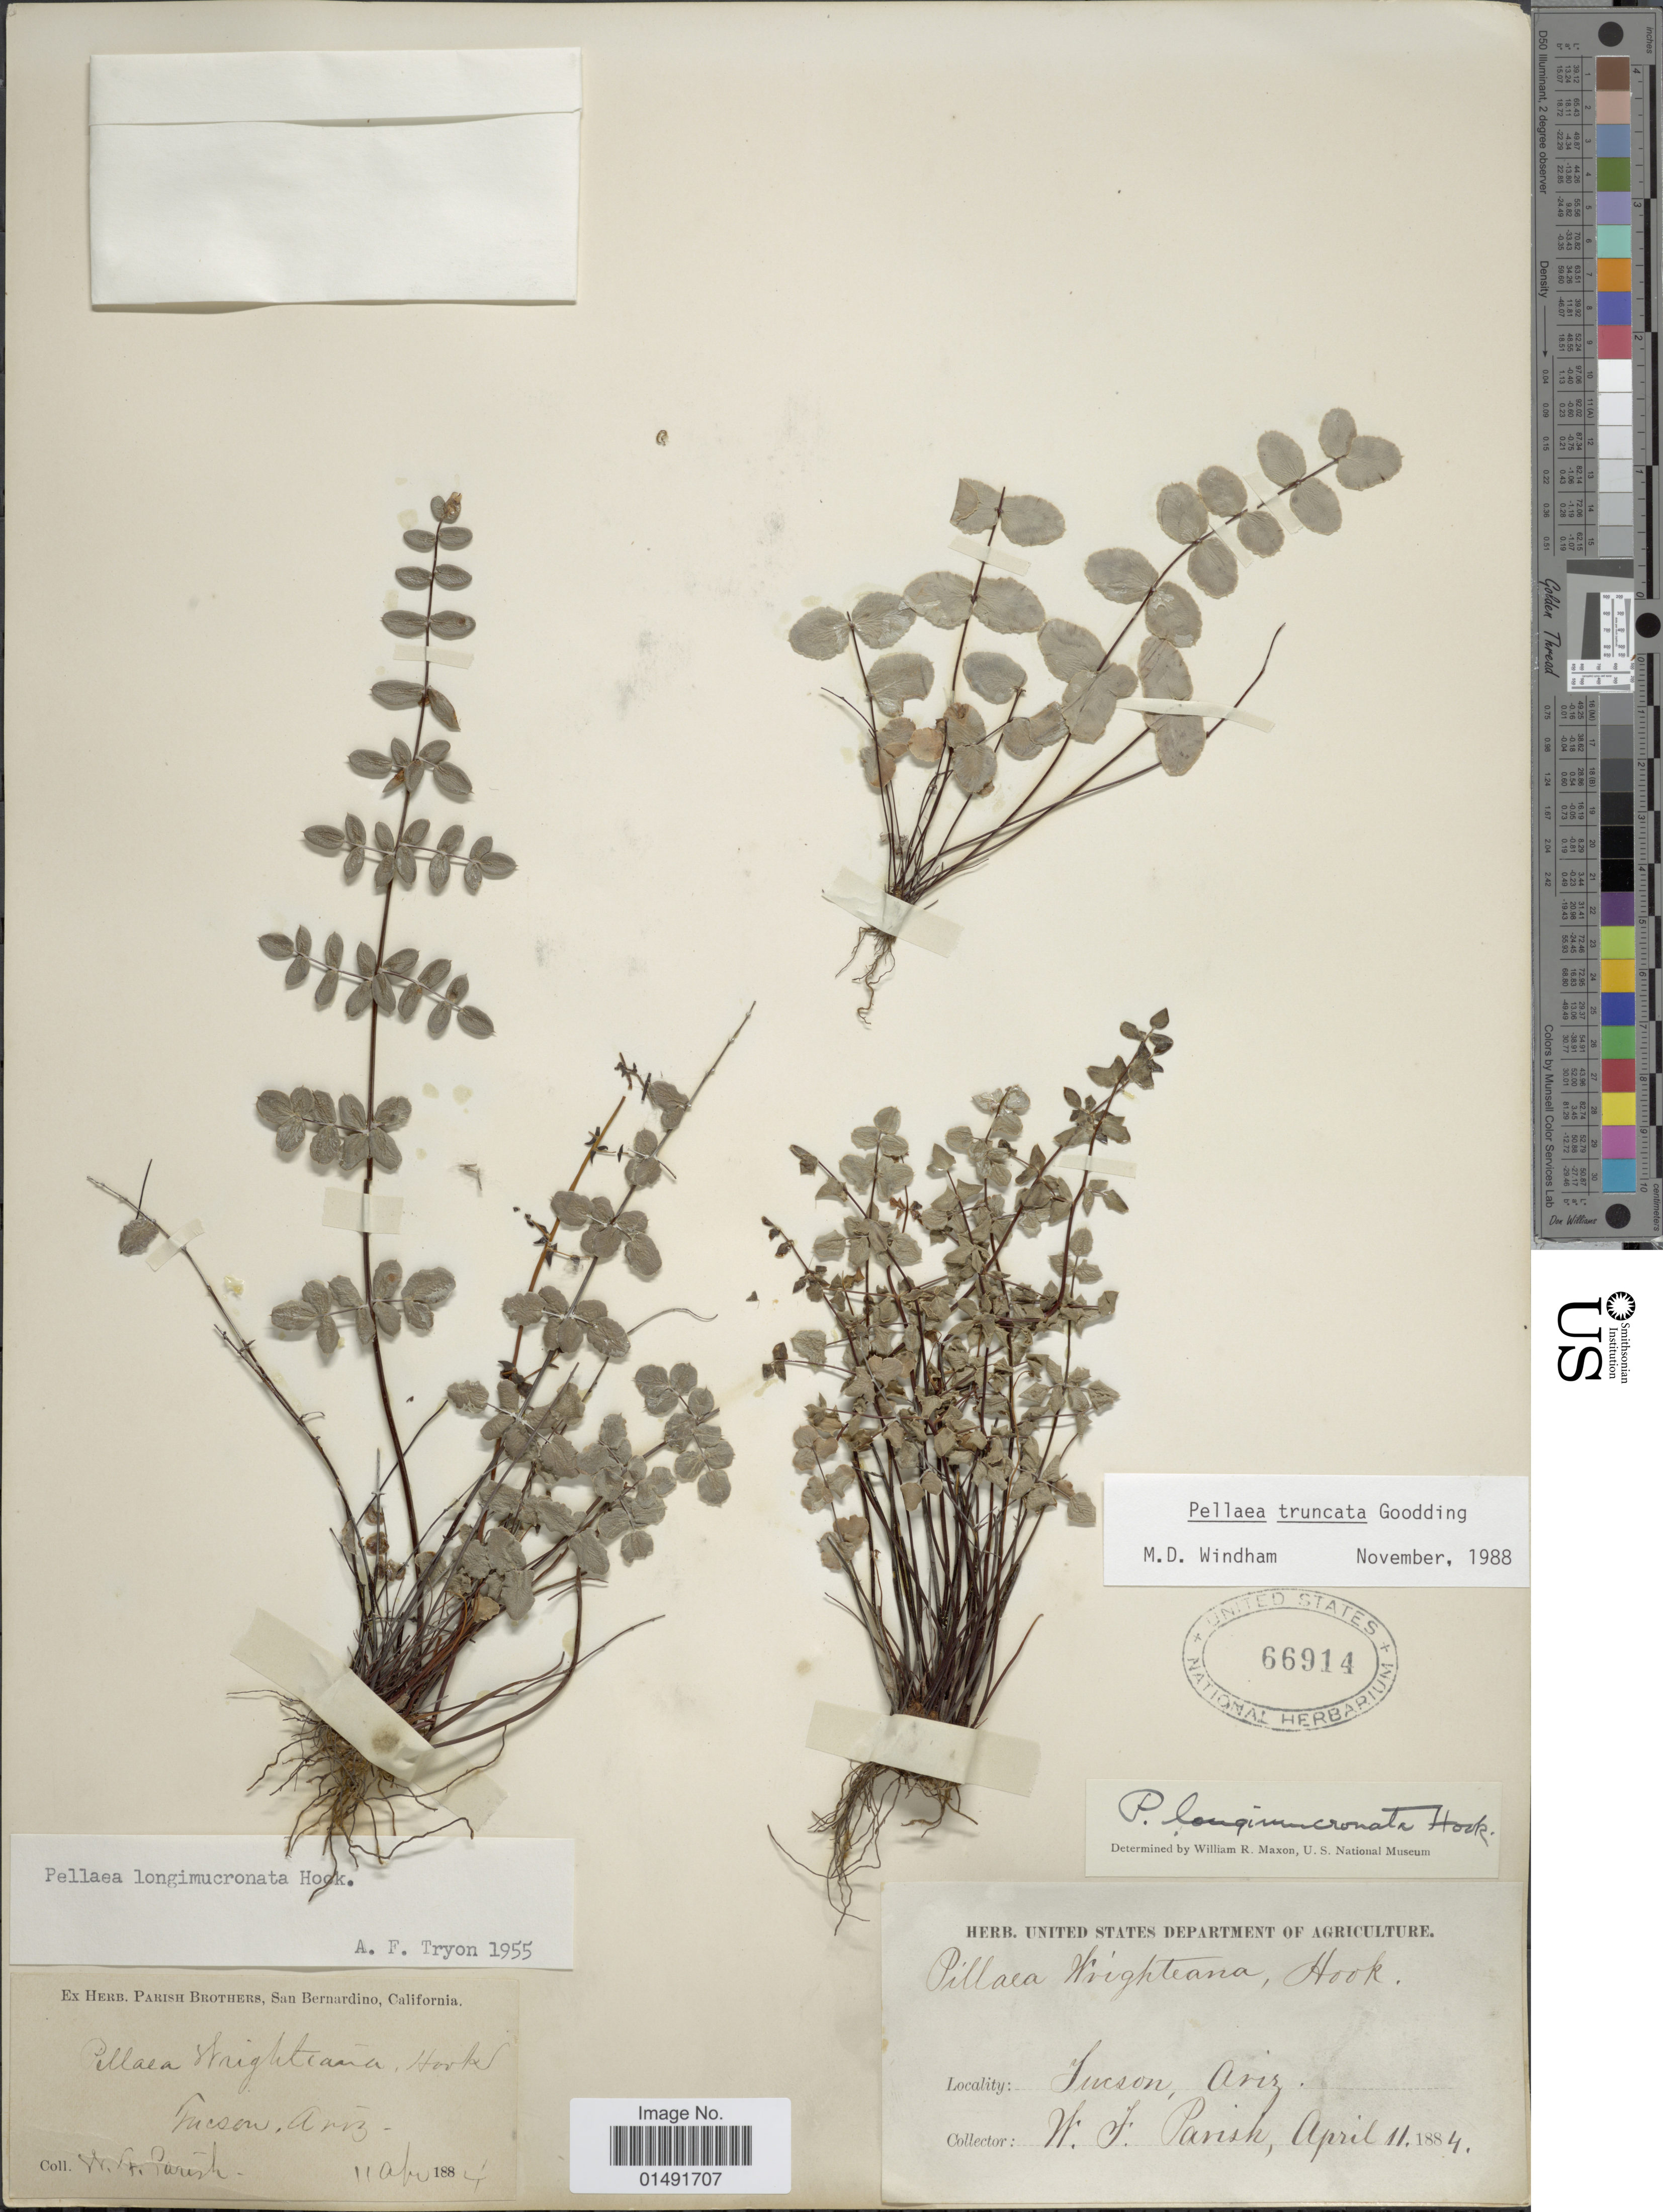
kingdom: Plantae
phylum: Tracheophyta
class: Polypodiopsida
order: Polypodiales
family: Pteridaceae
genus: Pellaea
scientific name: Pellaea truncata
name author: Goodd.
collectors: W. F. Parish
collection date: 1884-04-11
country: United States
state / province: Arizona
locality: Tucson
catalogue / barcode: US 66914